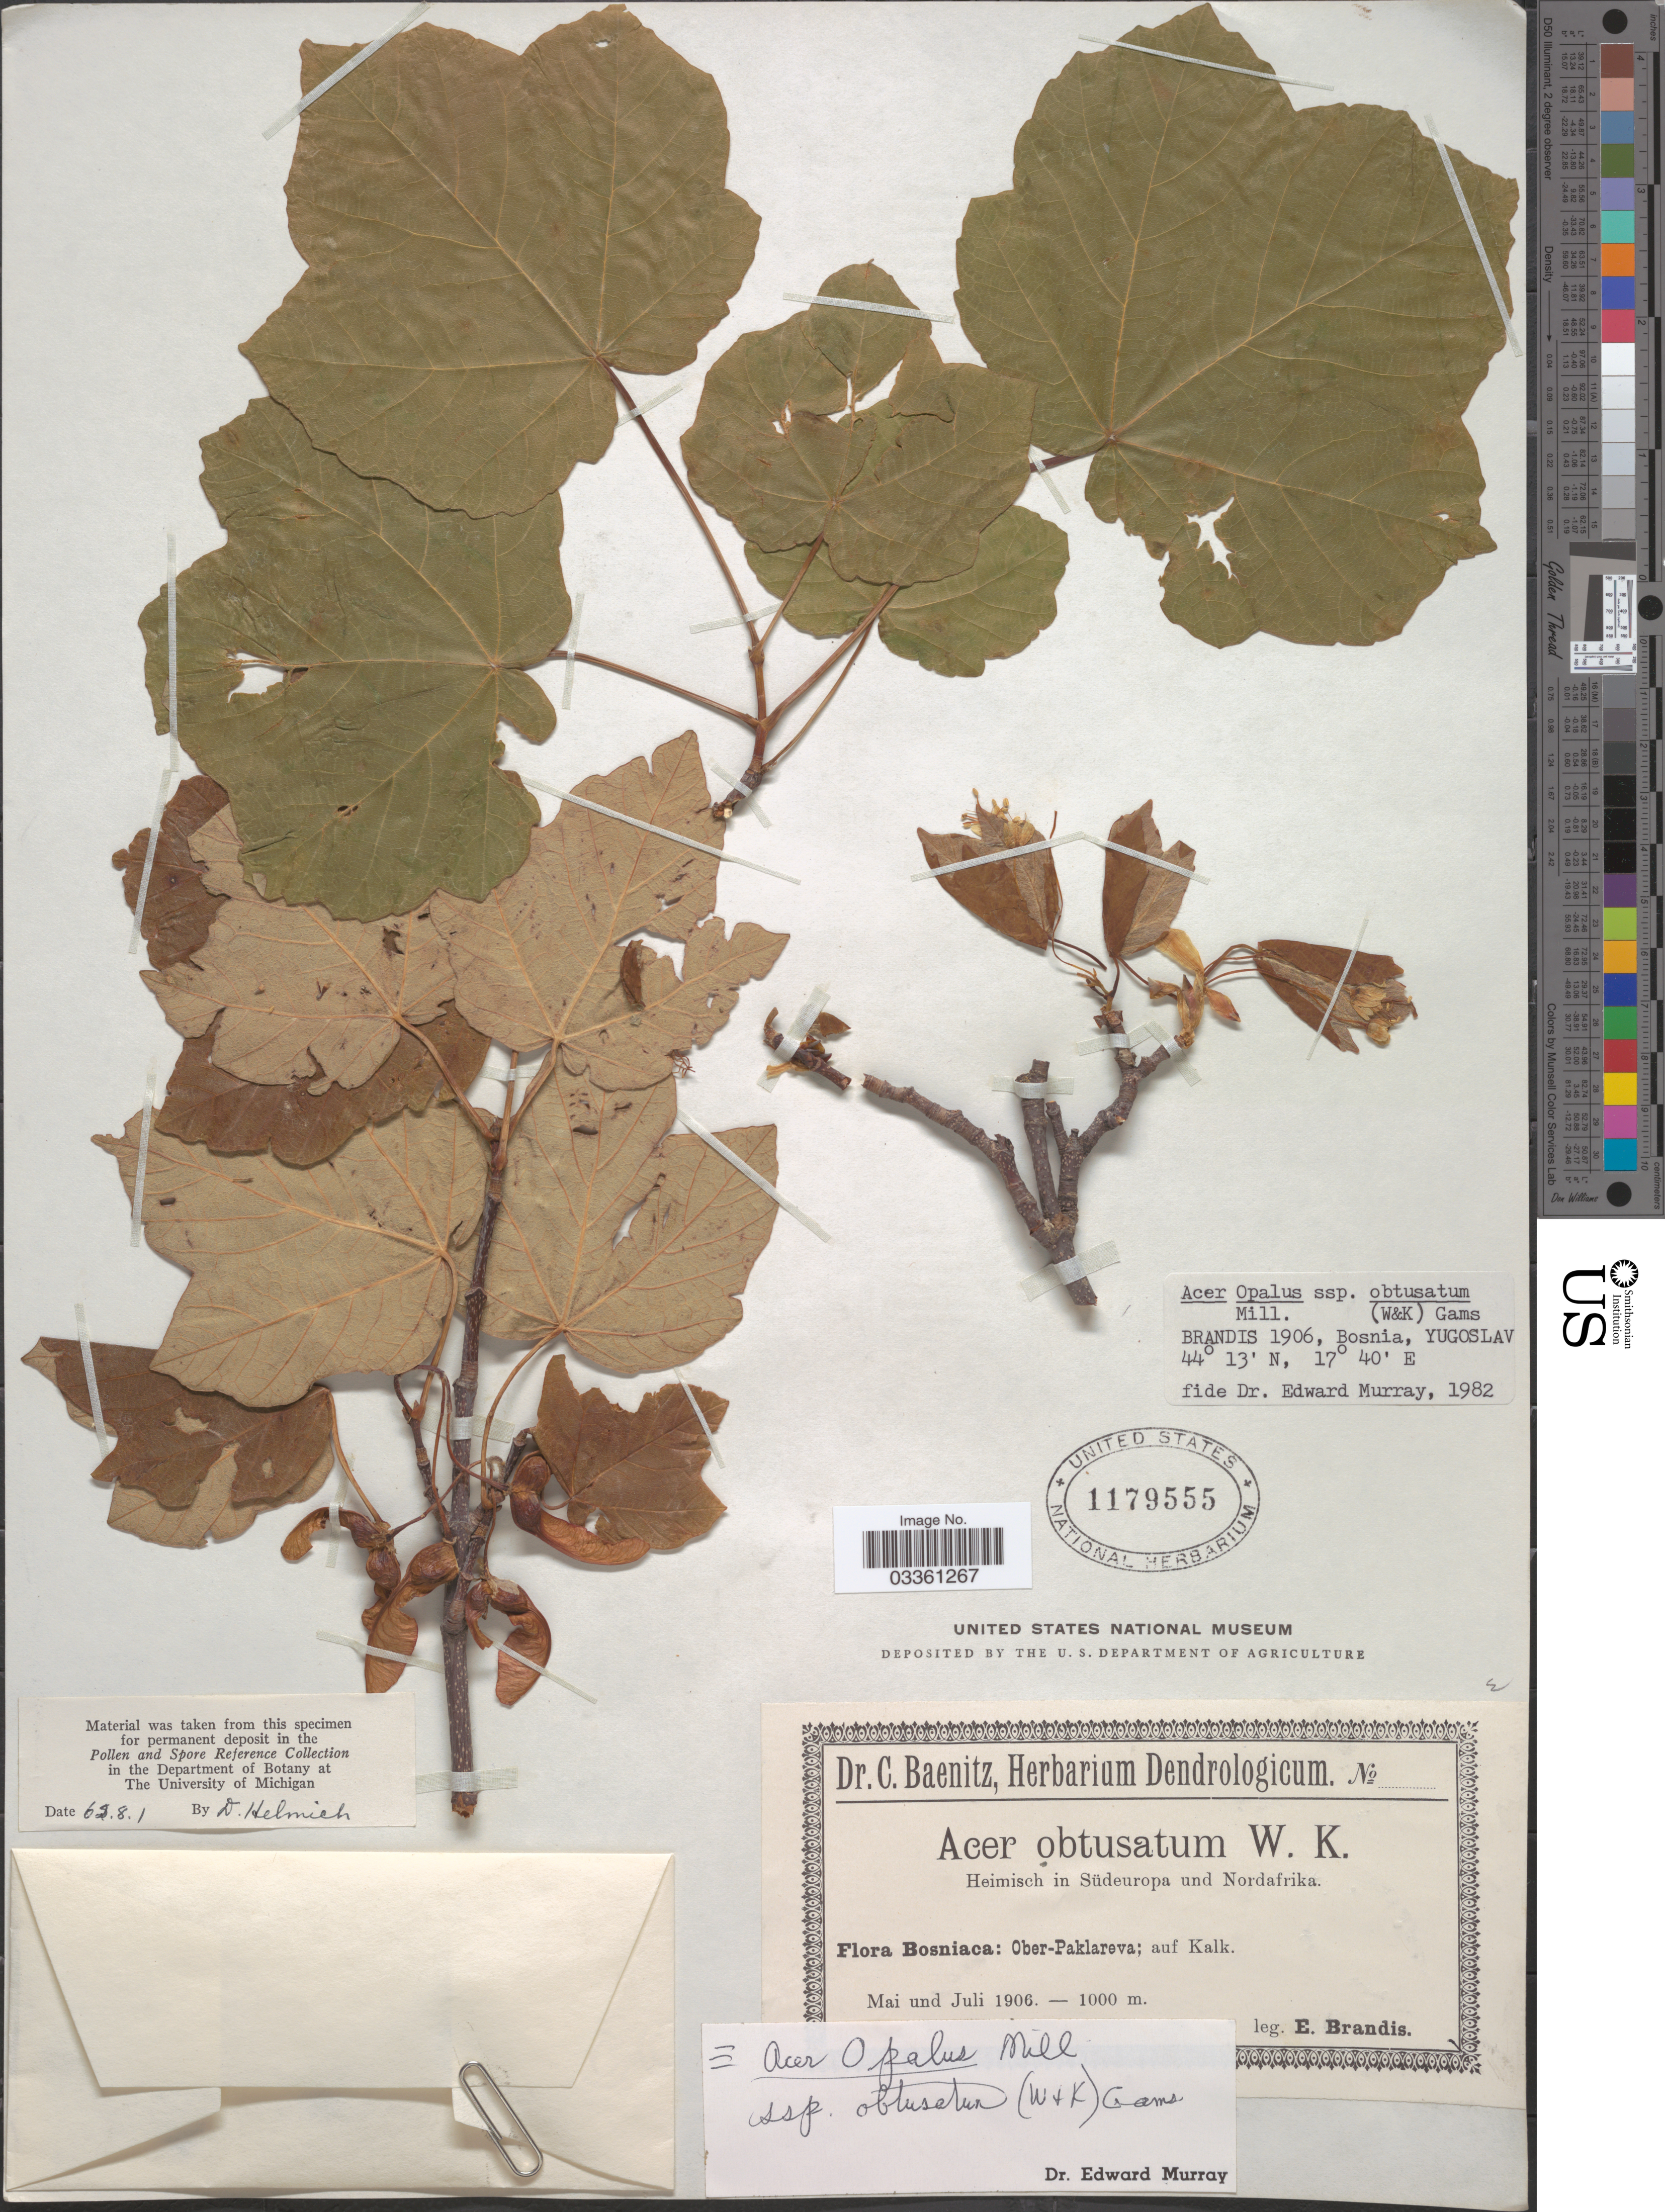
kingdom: Plantae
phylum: Tracheophyta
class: Magnoliopsida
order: Sapindales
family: Sapindaceae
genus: Acer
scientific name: Acer opalus subsp. obtusatum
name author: (Waldst. & Kit. ex Willd.) Gams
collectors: E. Brandis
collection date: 1906-05/1906-07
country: Bosnia and Herzegovina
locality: Bosniaca: Ober-Paklareva; auf Kalk.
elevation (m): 1000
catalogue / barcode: US 1179555